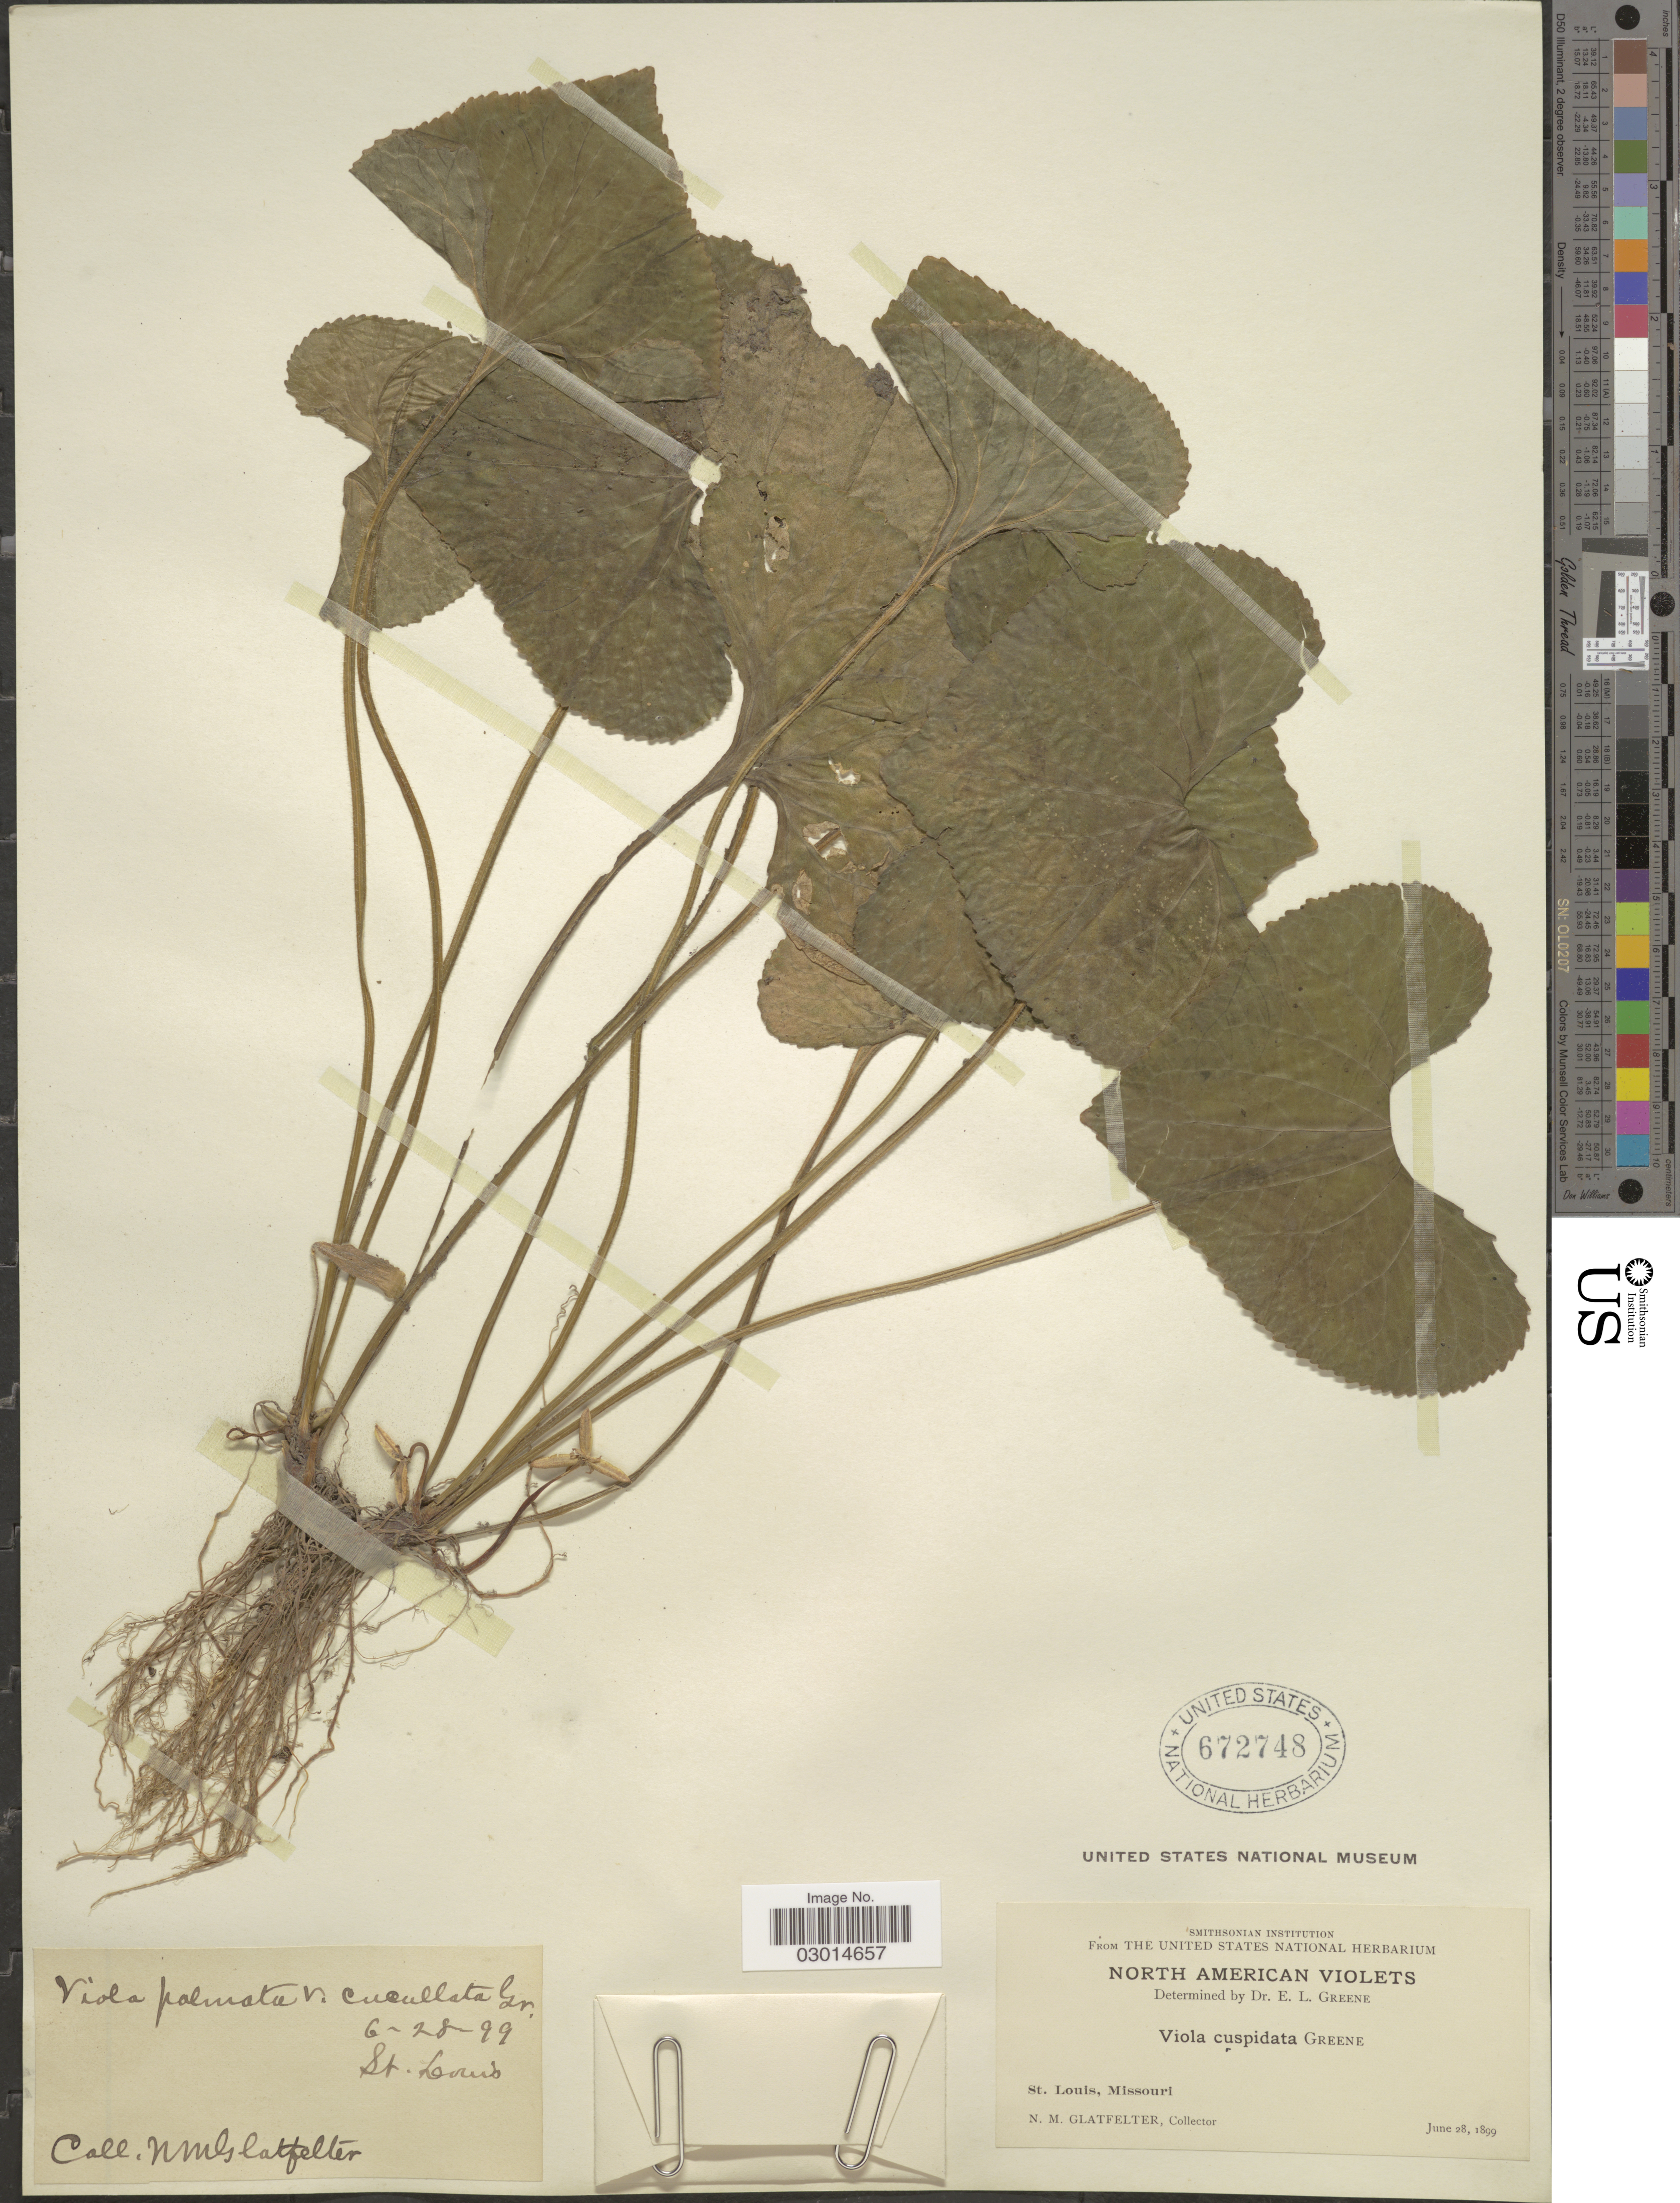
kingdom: Plantae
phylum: Tracheophyta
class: Magnoliopsida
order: Malpighiales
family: Violaceae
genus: Viola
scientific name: Viola cuspidata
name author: Greene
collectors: N. M. Glatfelter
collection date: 1899-06-28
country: United States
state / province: Missouri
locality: St. Louis.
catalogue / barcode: US 672748